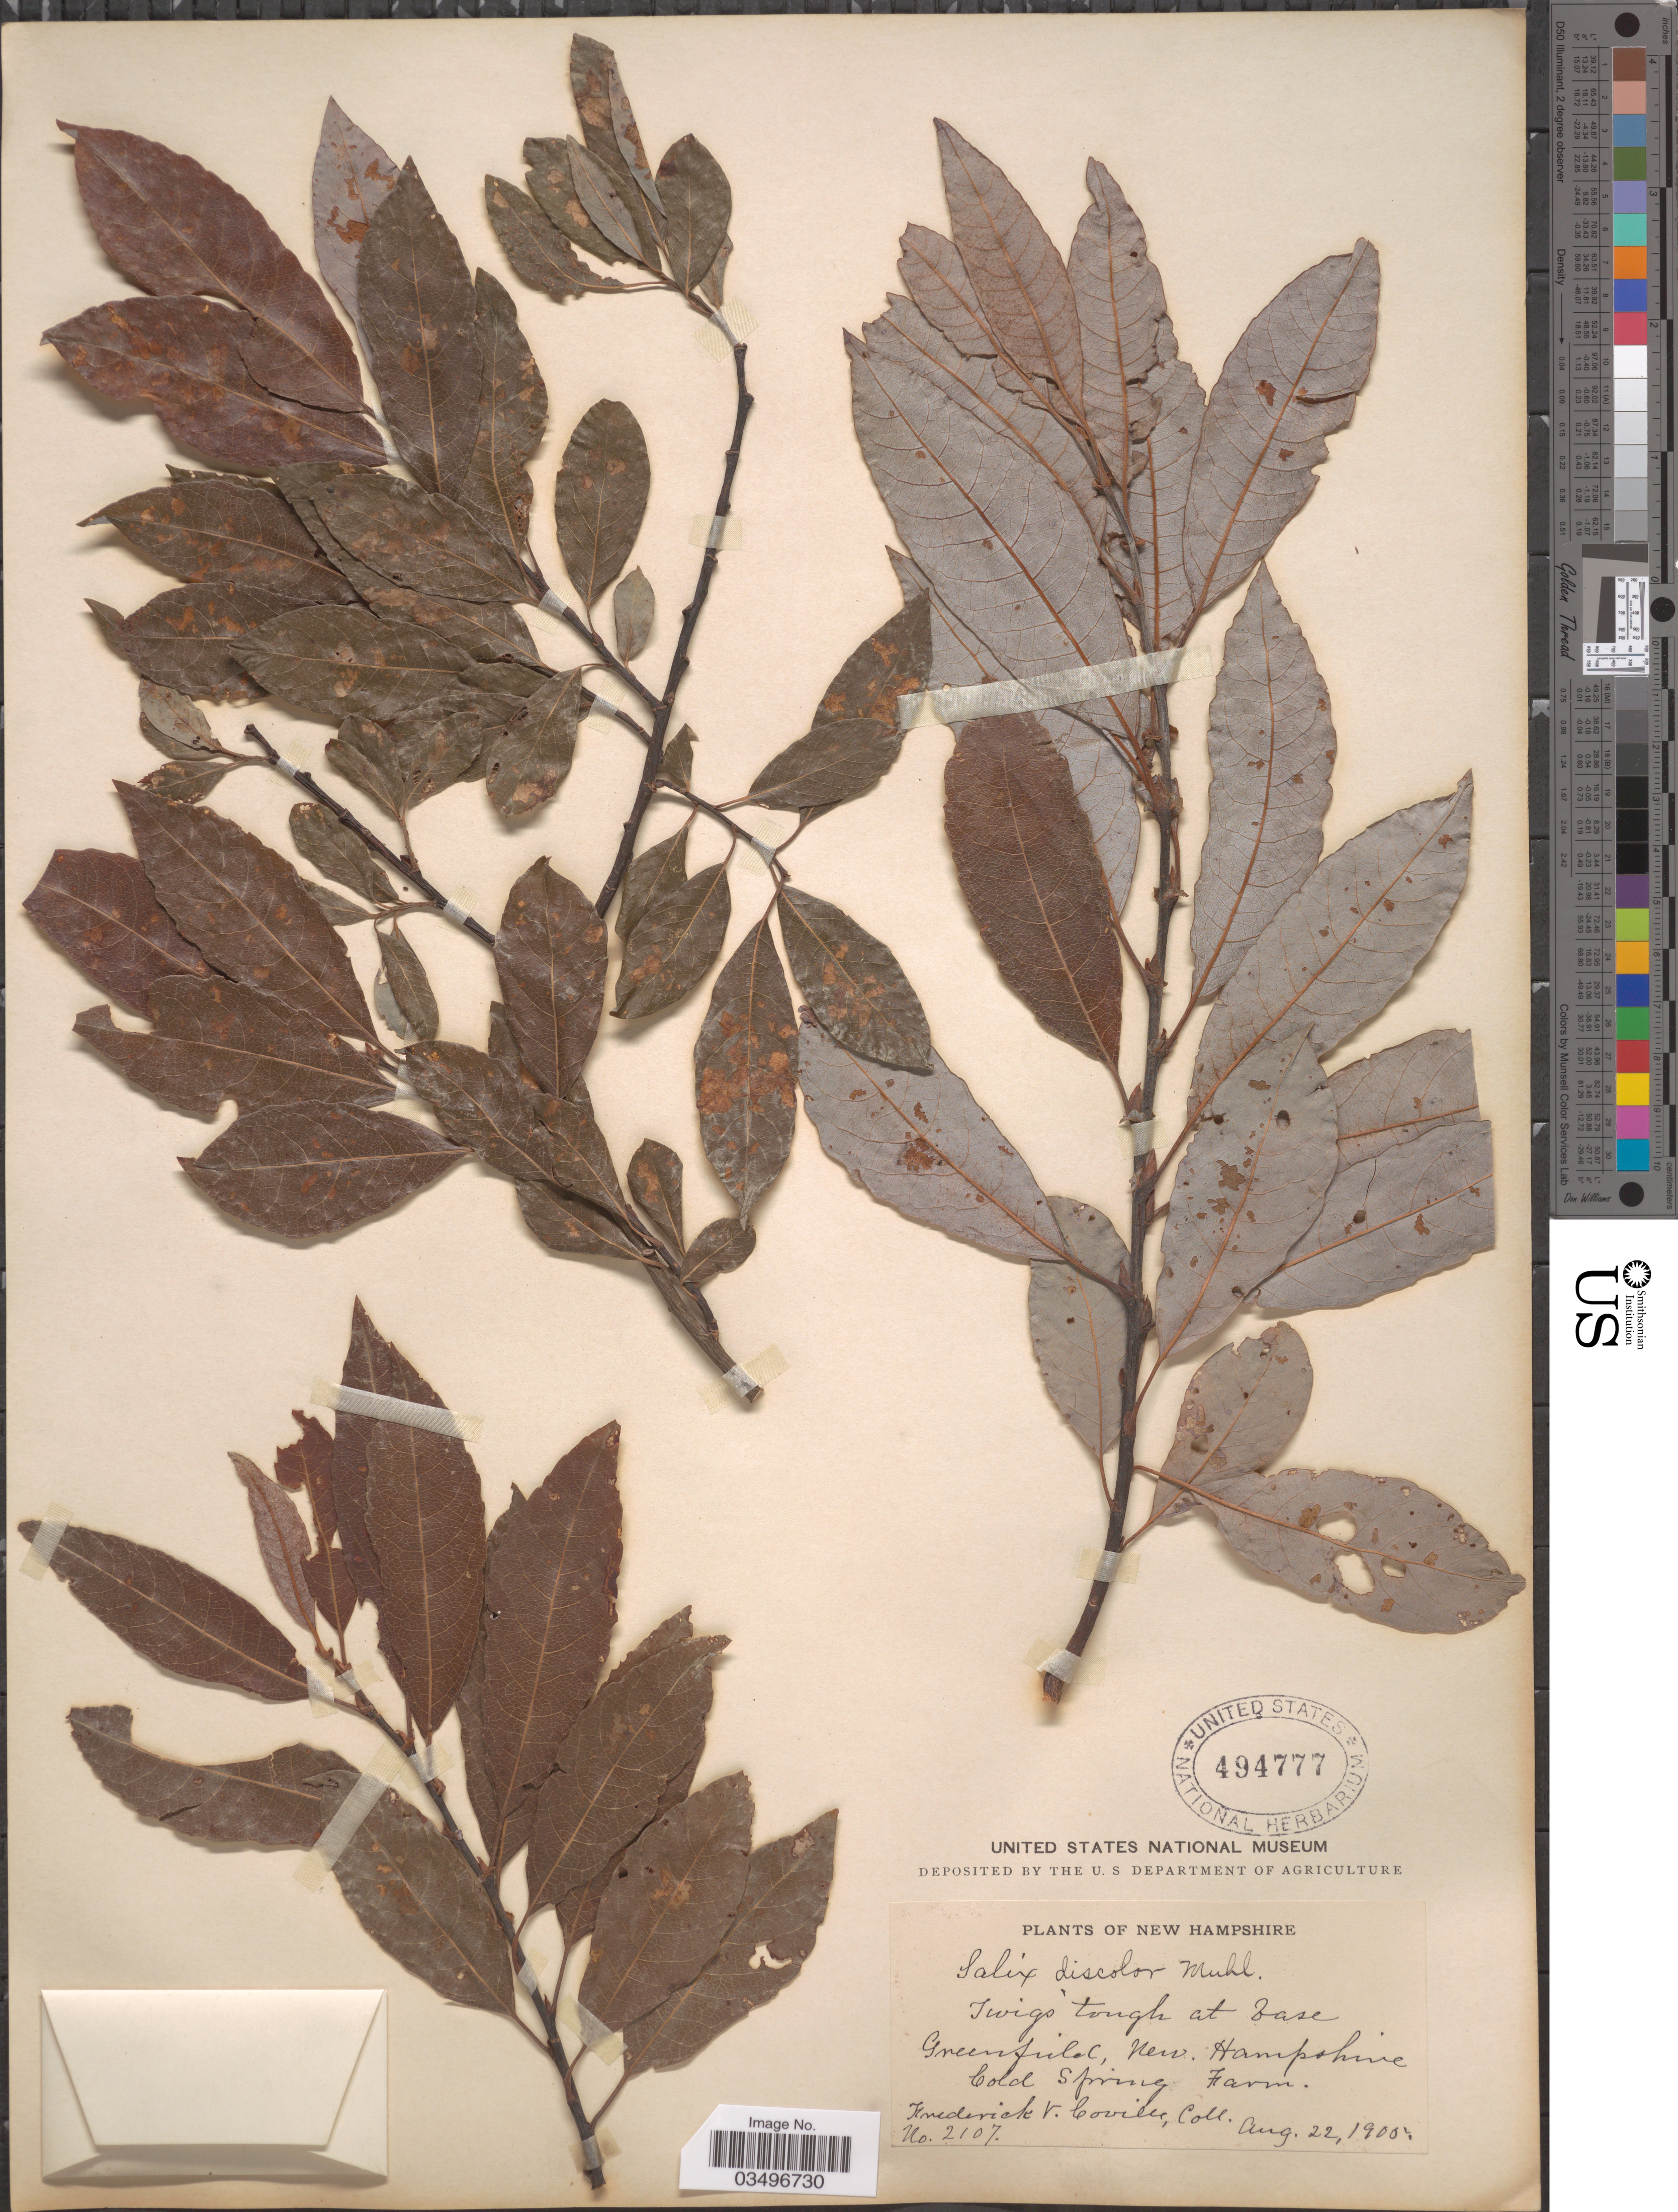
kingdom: Plantae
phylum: Tracheophyta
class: Magnoliopsida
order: Malpighiales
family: Salicaceae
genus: Salix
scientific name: Salix discolor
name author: Muhl.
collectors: F. V. Coville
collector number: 2107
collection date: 1905-08-22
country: United States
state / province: New Hampshire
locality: Greenfield. Cold Spring Farm.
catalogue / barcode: US 494777